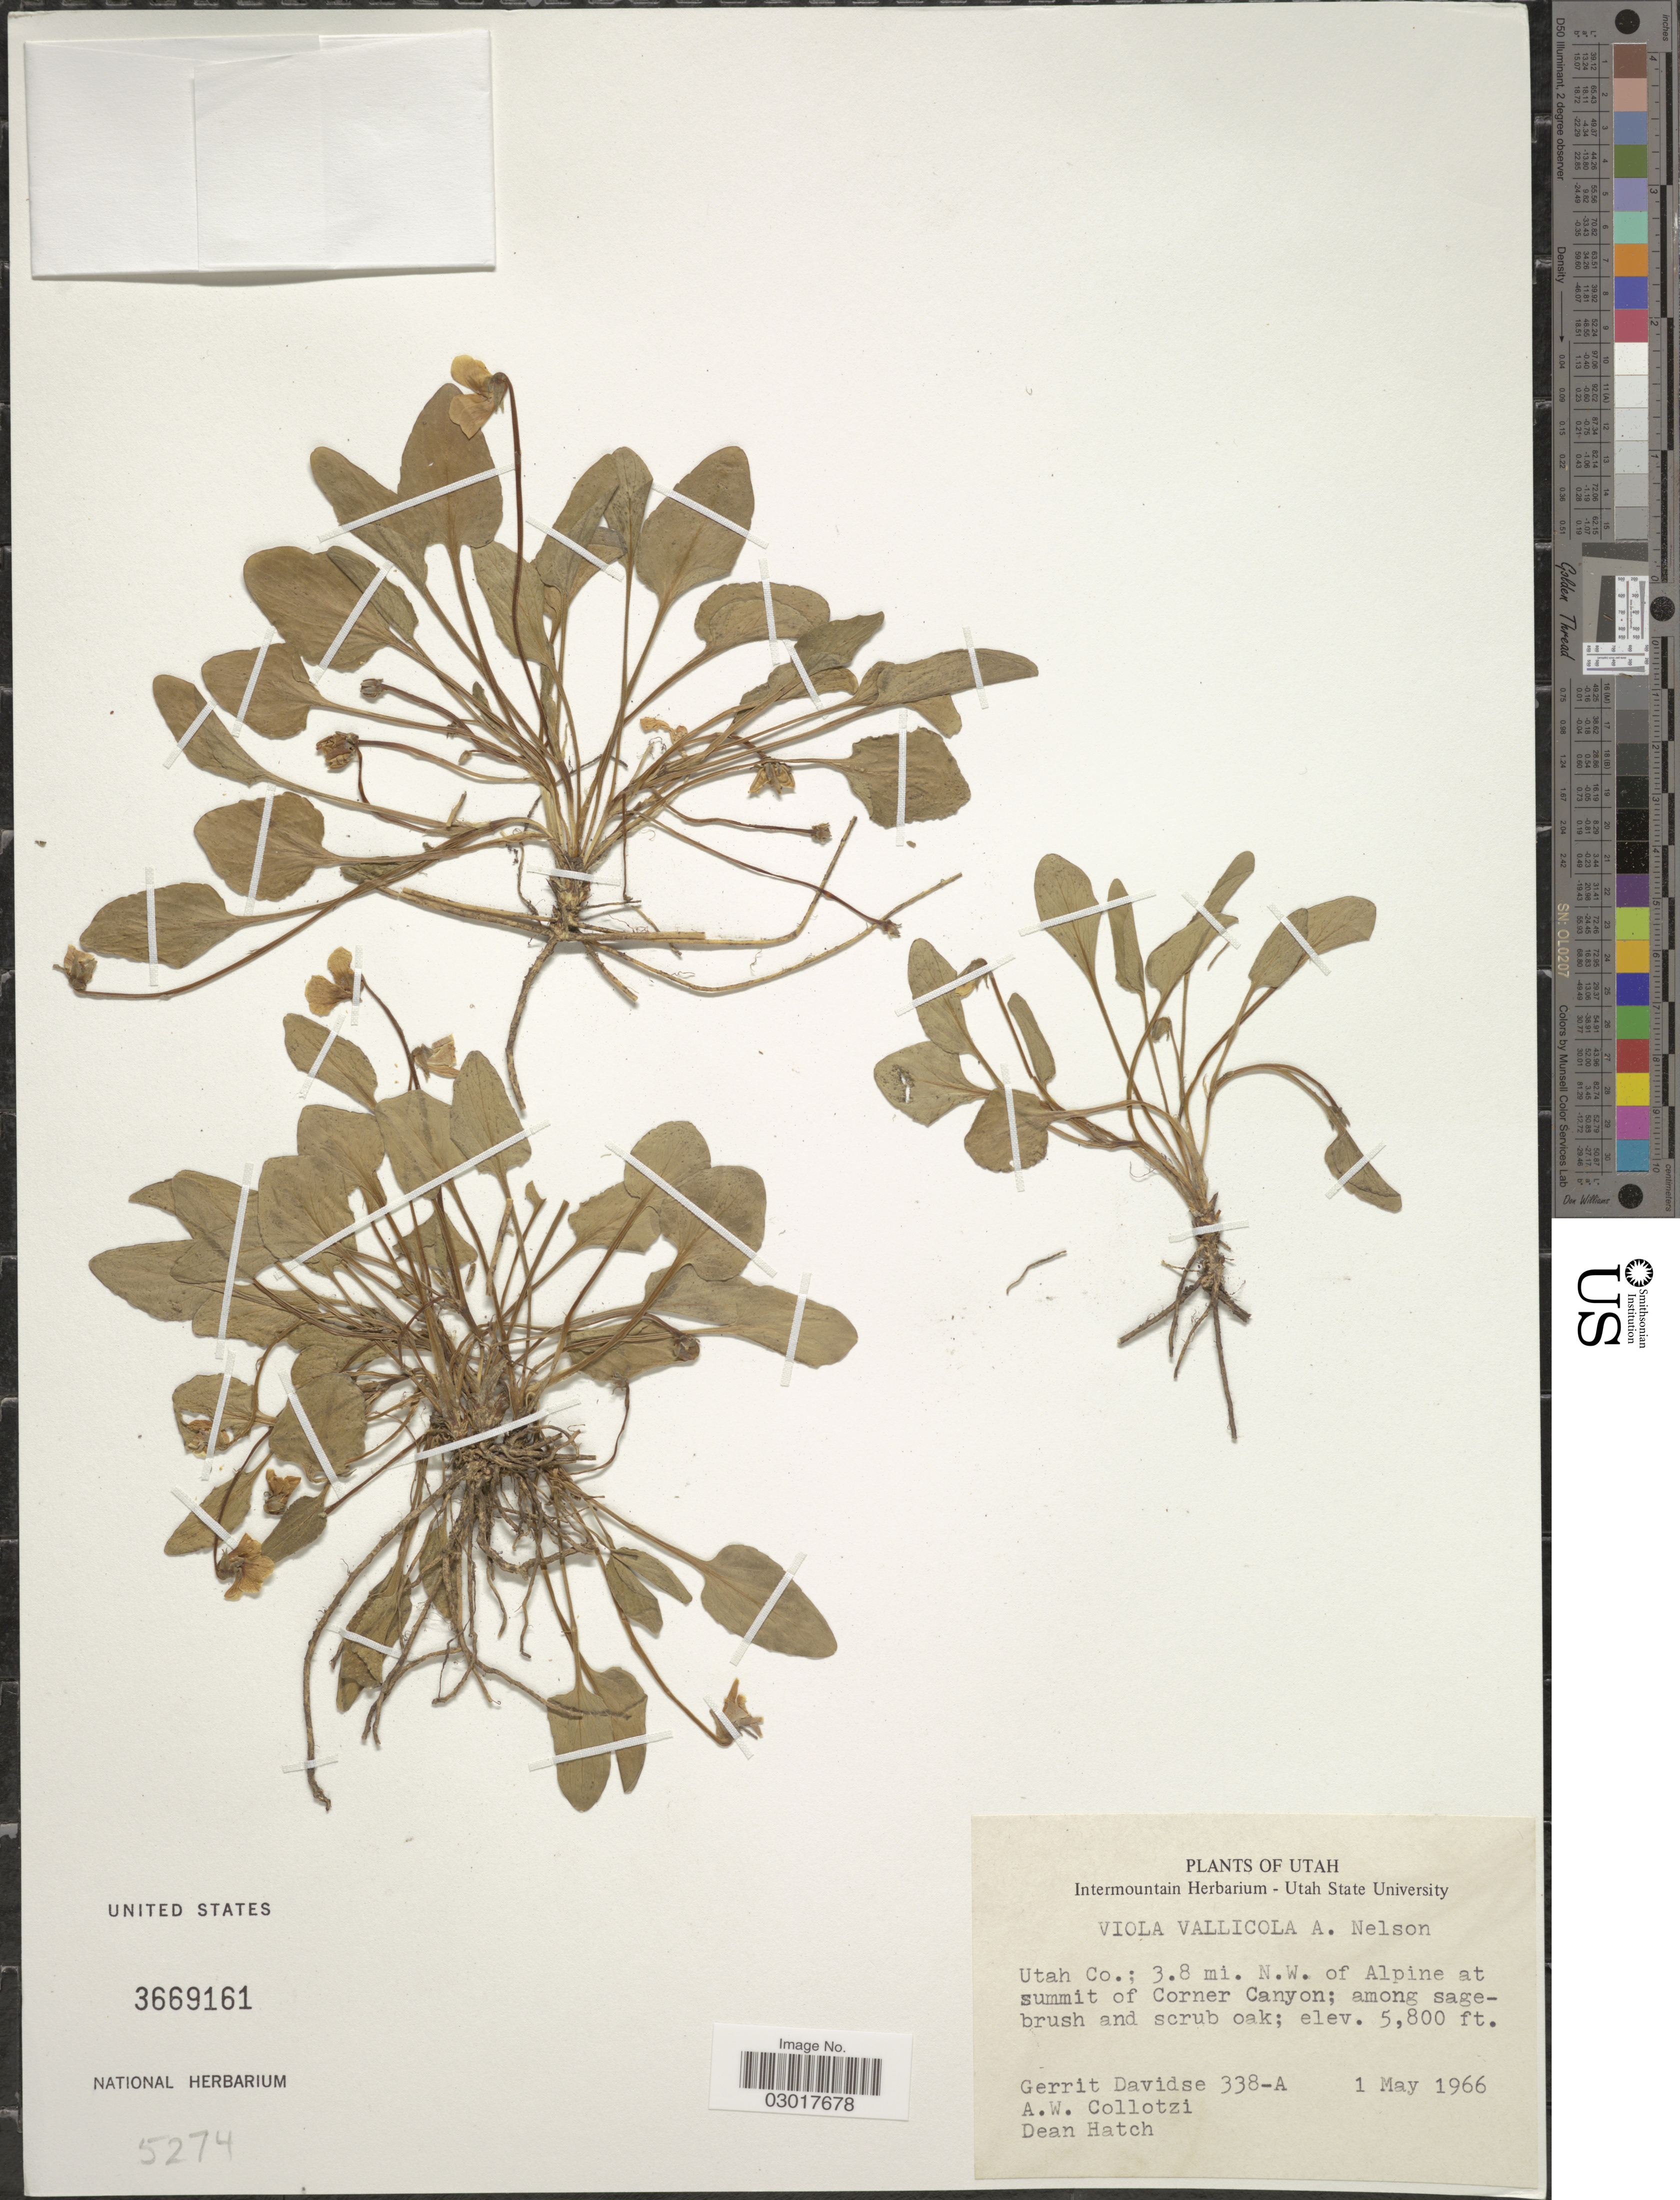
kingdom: Plantae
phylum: Tracheophyta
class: Magnoliopsida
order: Malpighiales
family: Violaceae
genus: Viola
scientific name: Viola vallicola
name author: A. Nelson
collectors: G. Davidse, A. W. Collotzi & D. Hatch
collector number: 338-A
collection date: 1966-05-01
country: United States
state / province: Utah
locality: Utah Co.; 3.8 mi. N.W. of Alpine at summit of Corner Canyon.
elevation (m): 1768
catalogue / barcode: US 3669161